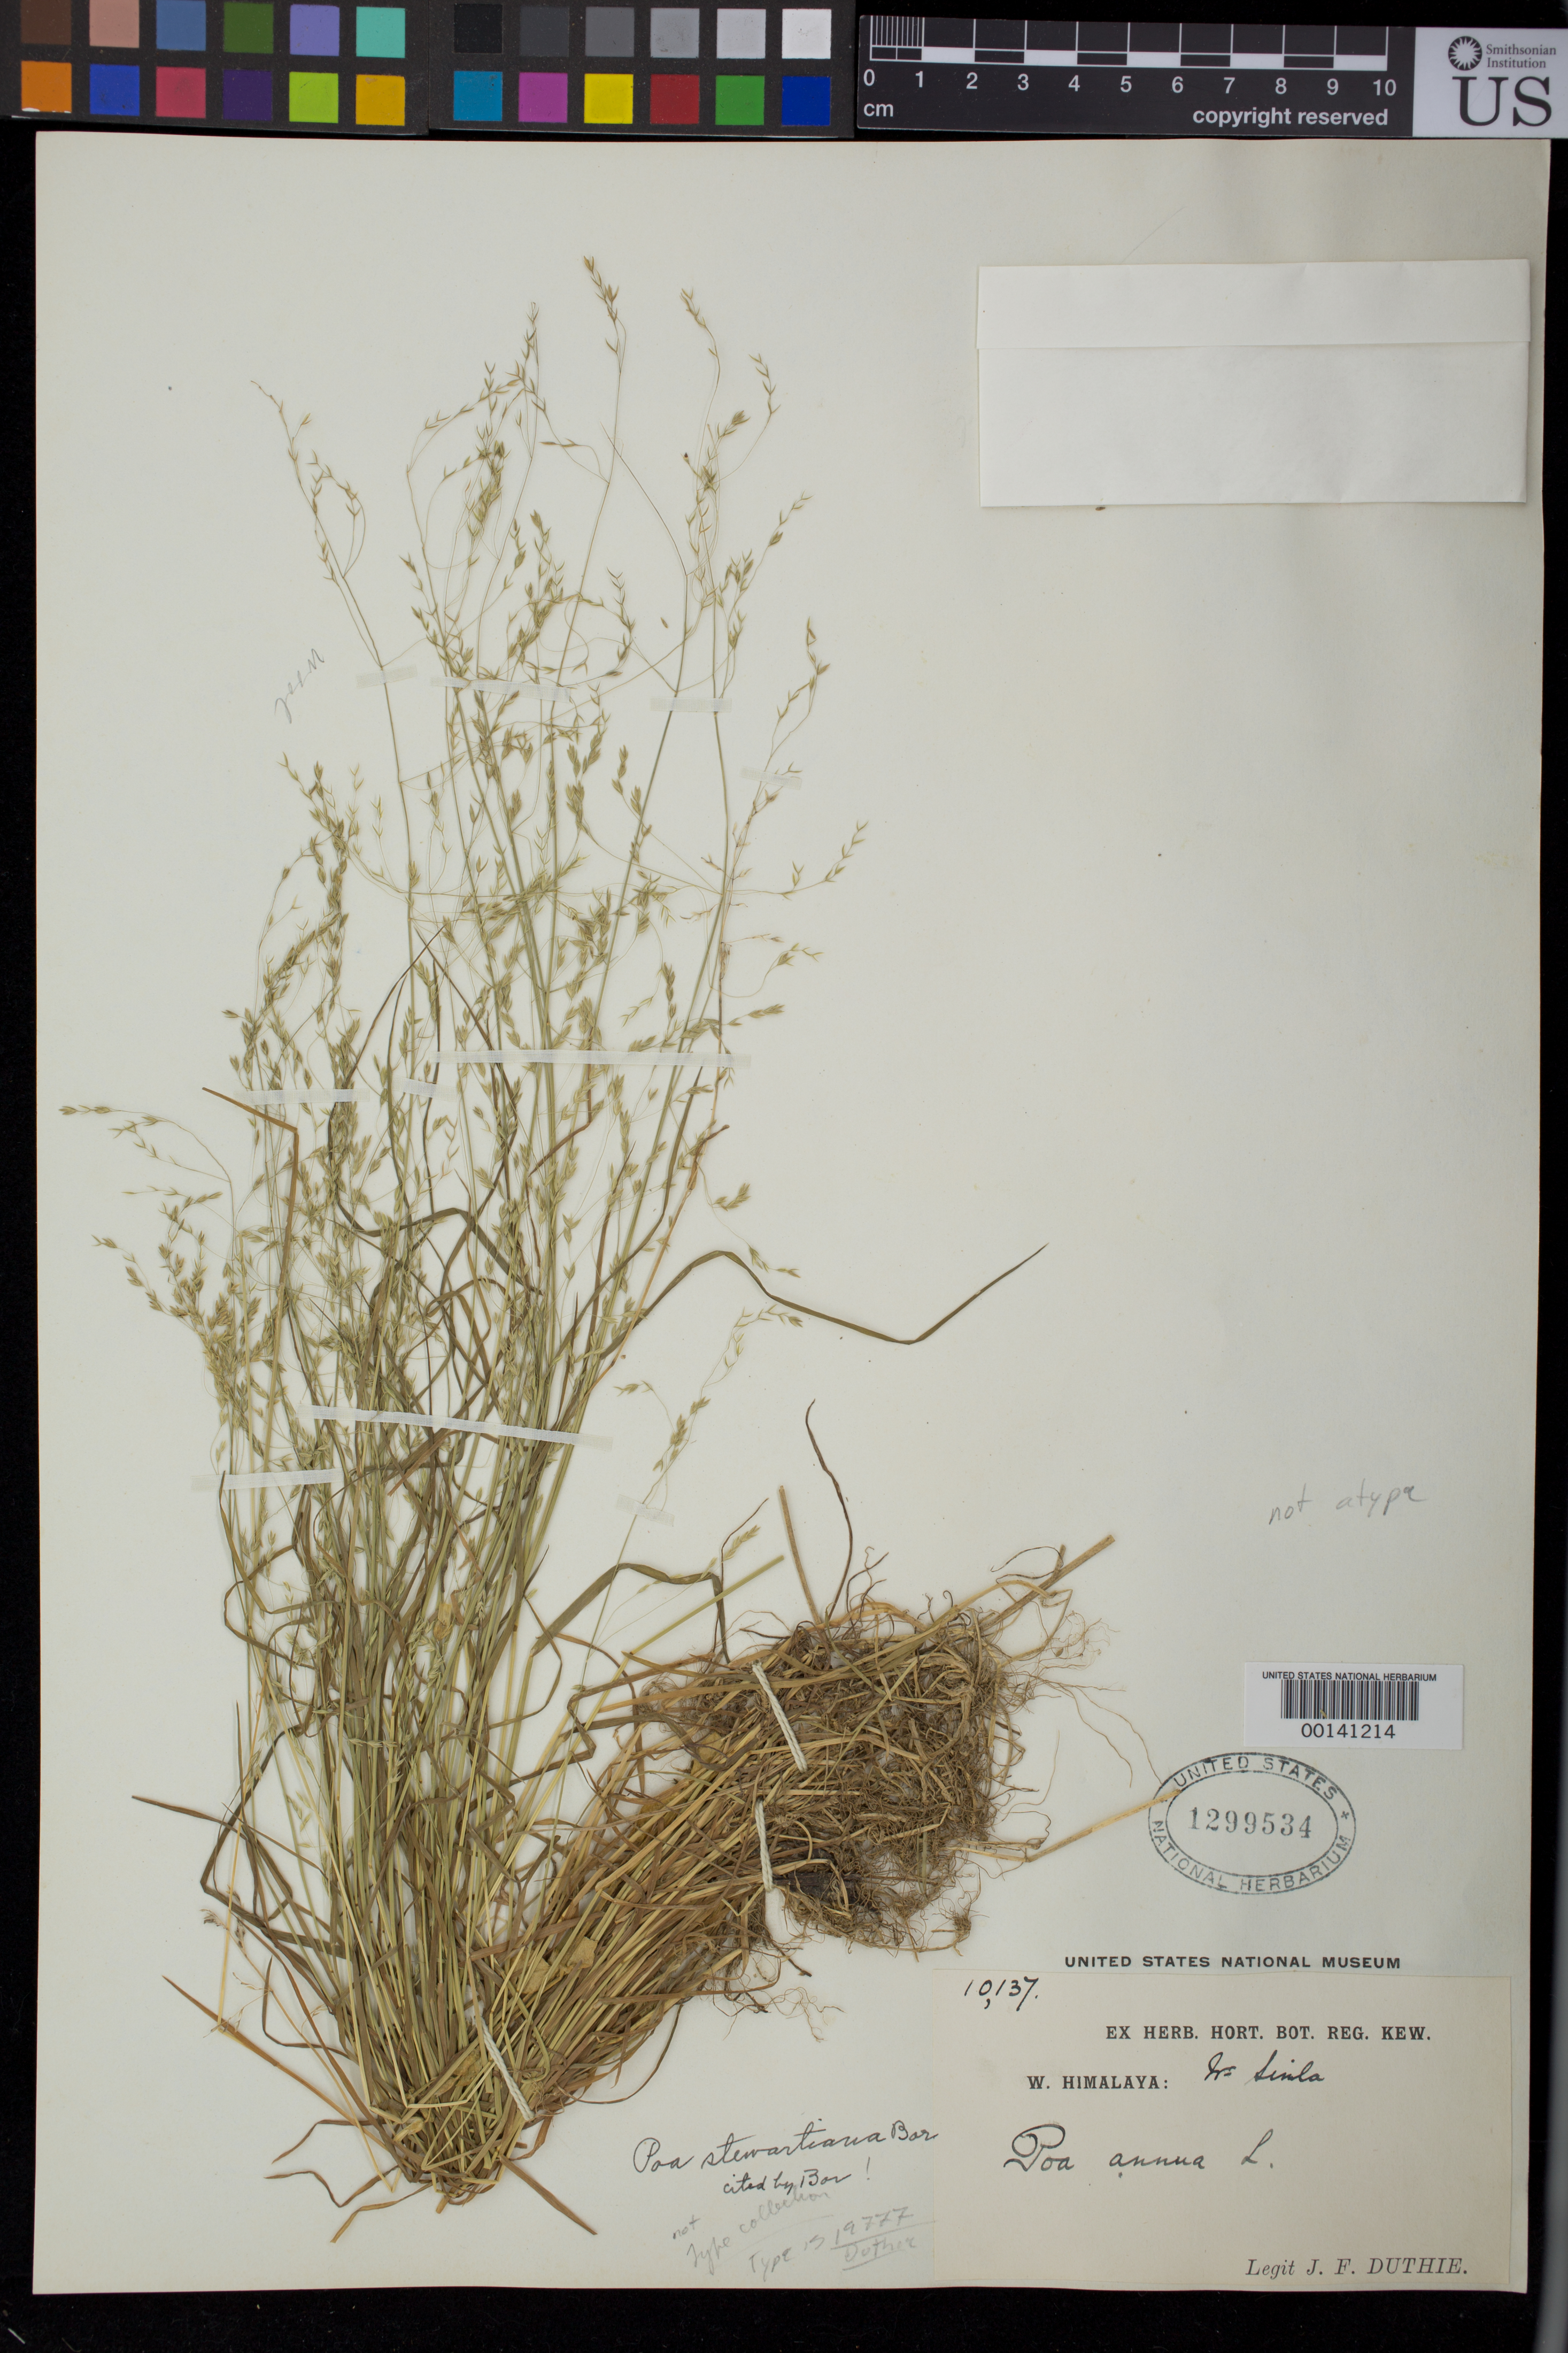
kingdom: Plantae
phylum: Tracheophyta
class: Liliopsida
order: Poales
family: Poaceae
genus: Poa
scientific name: Poa stewartiana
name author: Bor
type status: Paratype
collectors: J. F. Duthie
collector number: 10137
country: India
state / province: Himachal Pradesh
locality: W. Himalaya: Pr. Simla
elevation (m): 2000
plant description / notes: This collection cited in protologue (i.e., a paratype) but type is Duthie 19777.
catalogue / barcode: US 1299534